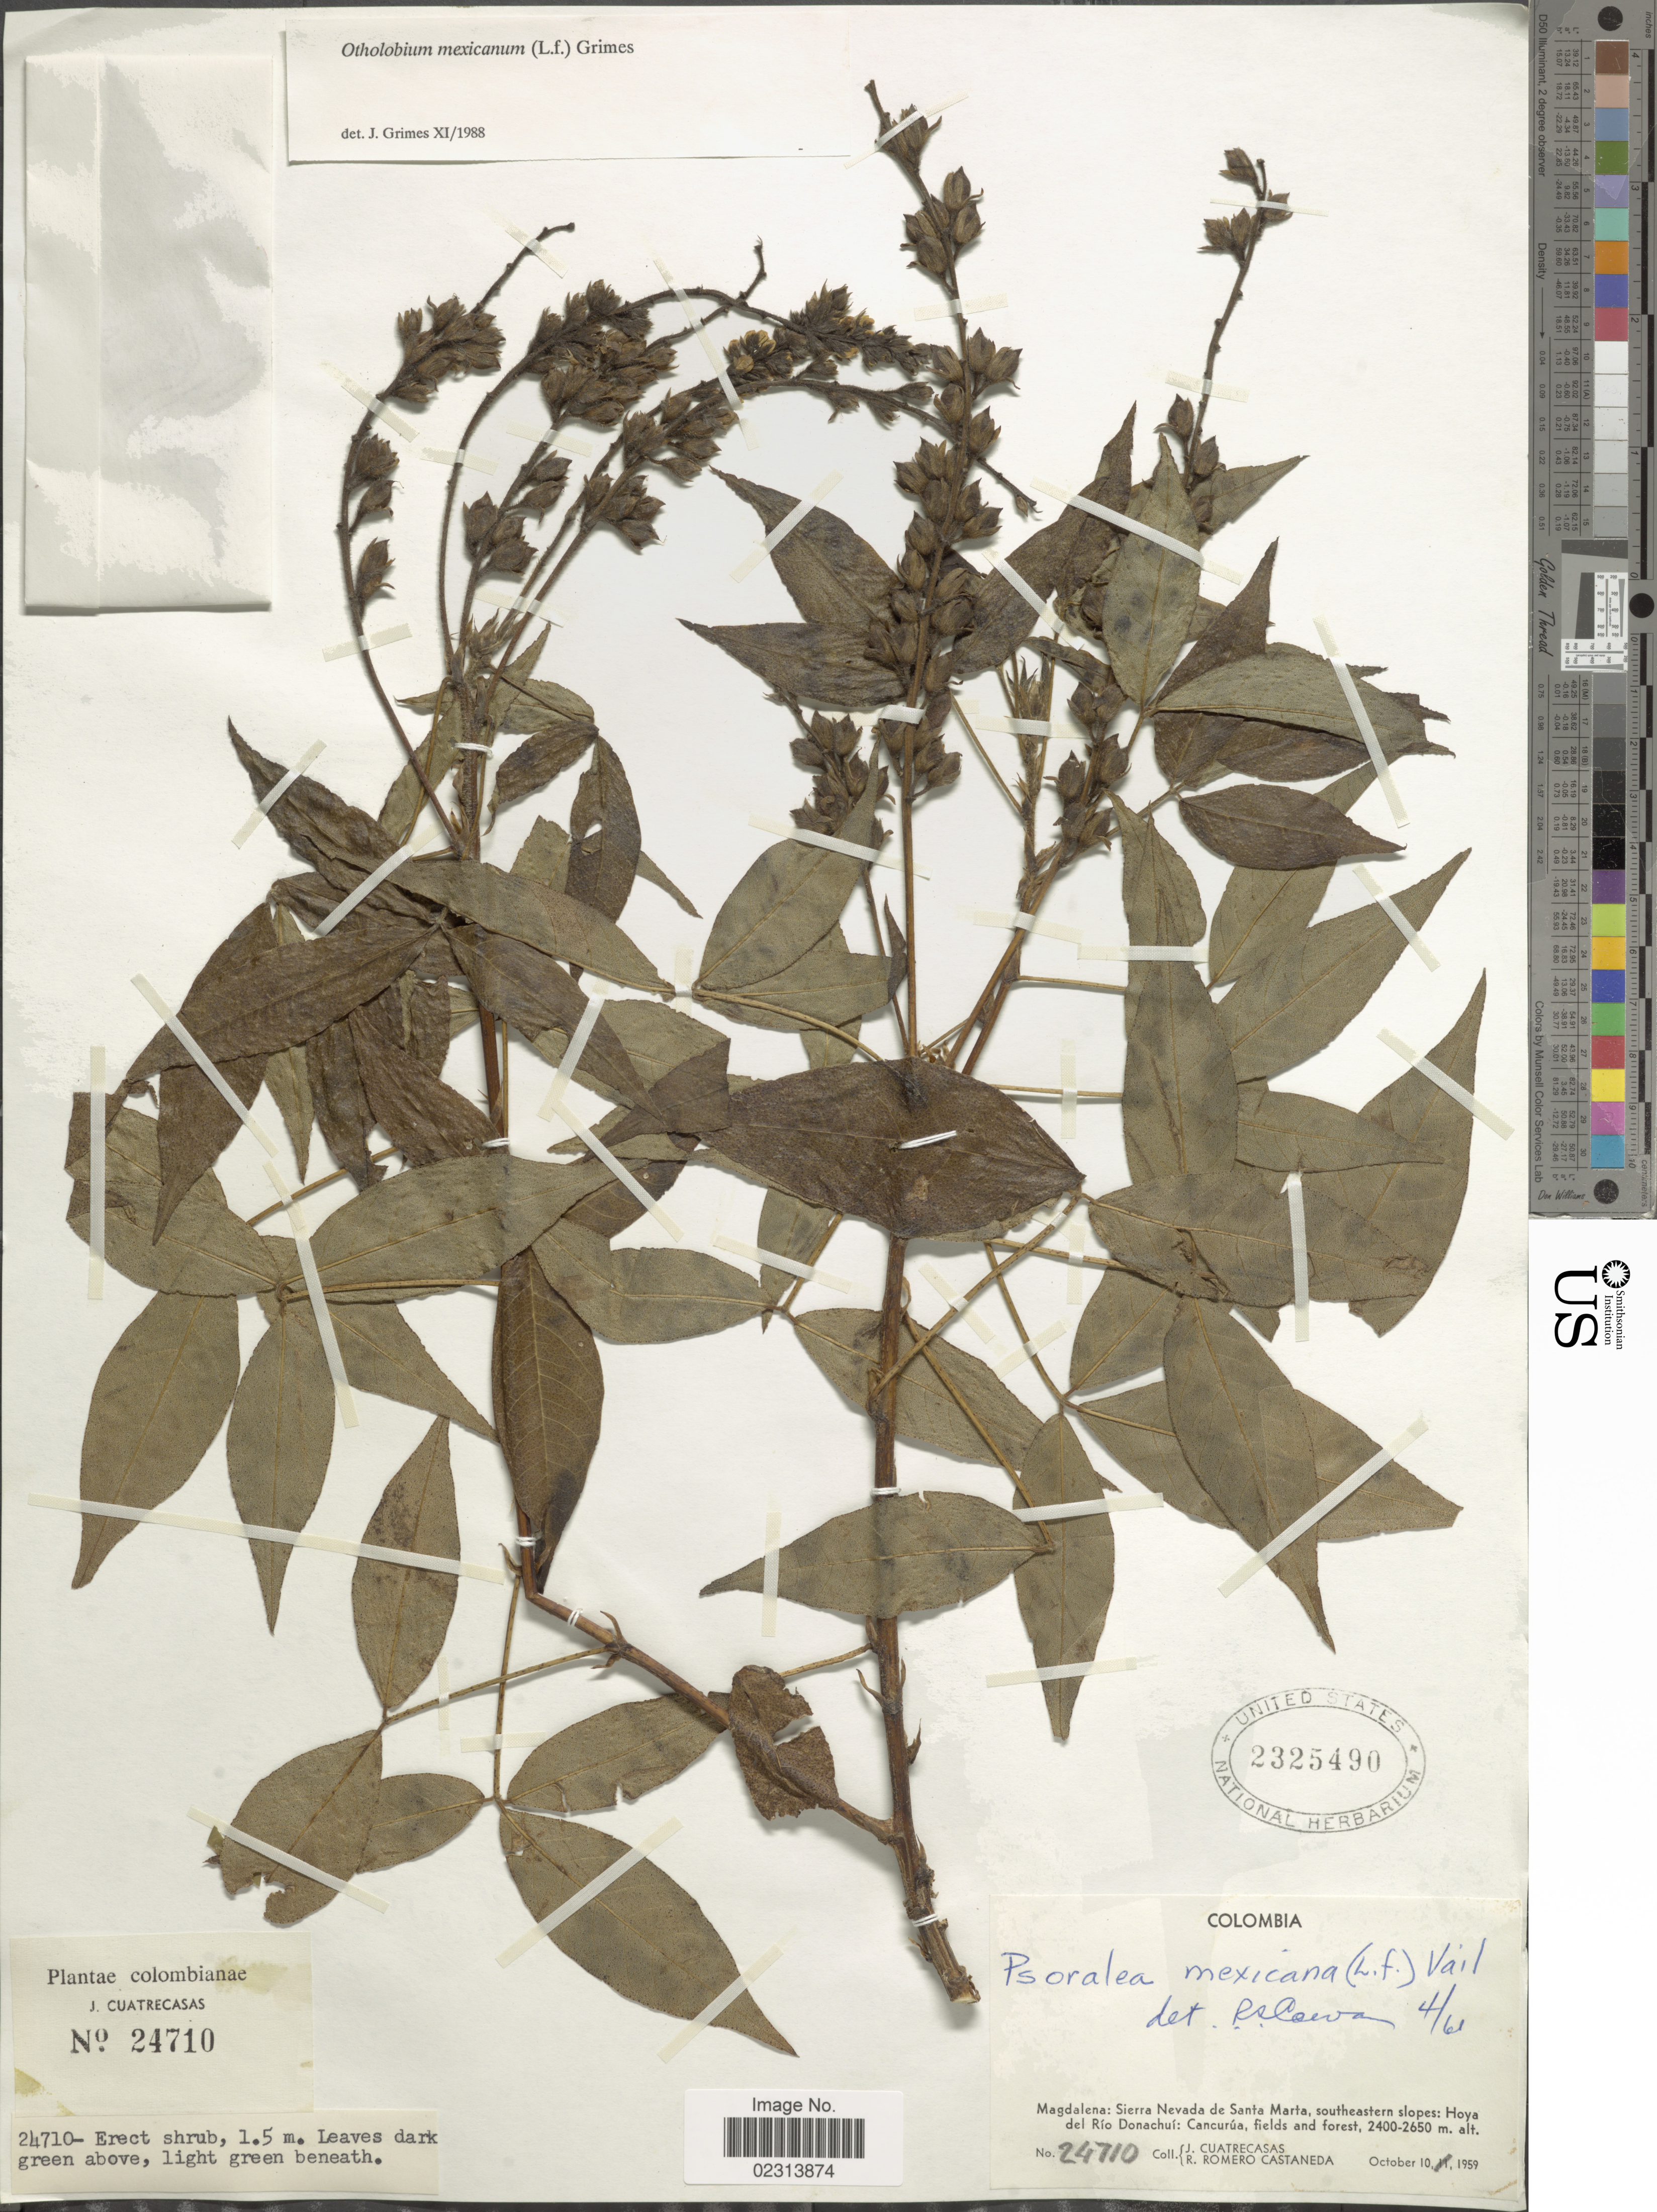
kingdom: Plantae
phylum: Tracheophyta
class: Magnoliopsida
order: Fabales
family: Fabaceae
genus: Otholobium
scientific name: Otholobium mexicanum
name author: (L. f.) J.W. Grimes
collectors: J. Cuatrecasas & R. Romero Castañeda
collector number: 24710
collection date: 1959-10-10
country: Colombia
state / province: Magdalena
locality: Magdalena: Sierra Nevada de Santa Maria, southeastern slopesL Hoya del Rio Donachui: Cancurua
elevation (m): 2400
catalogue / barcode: US 2325490